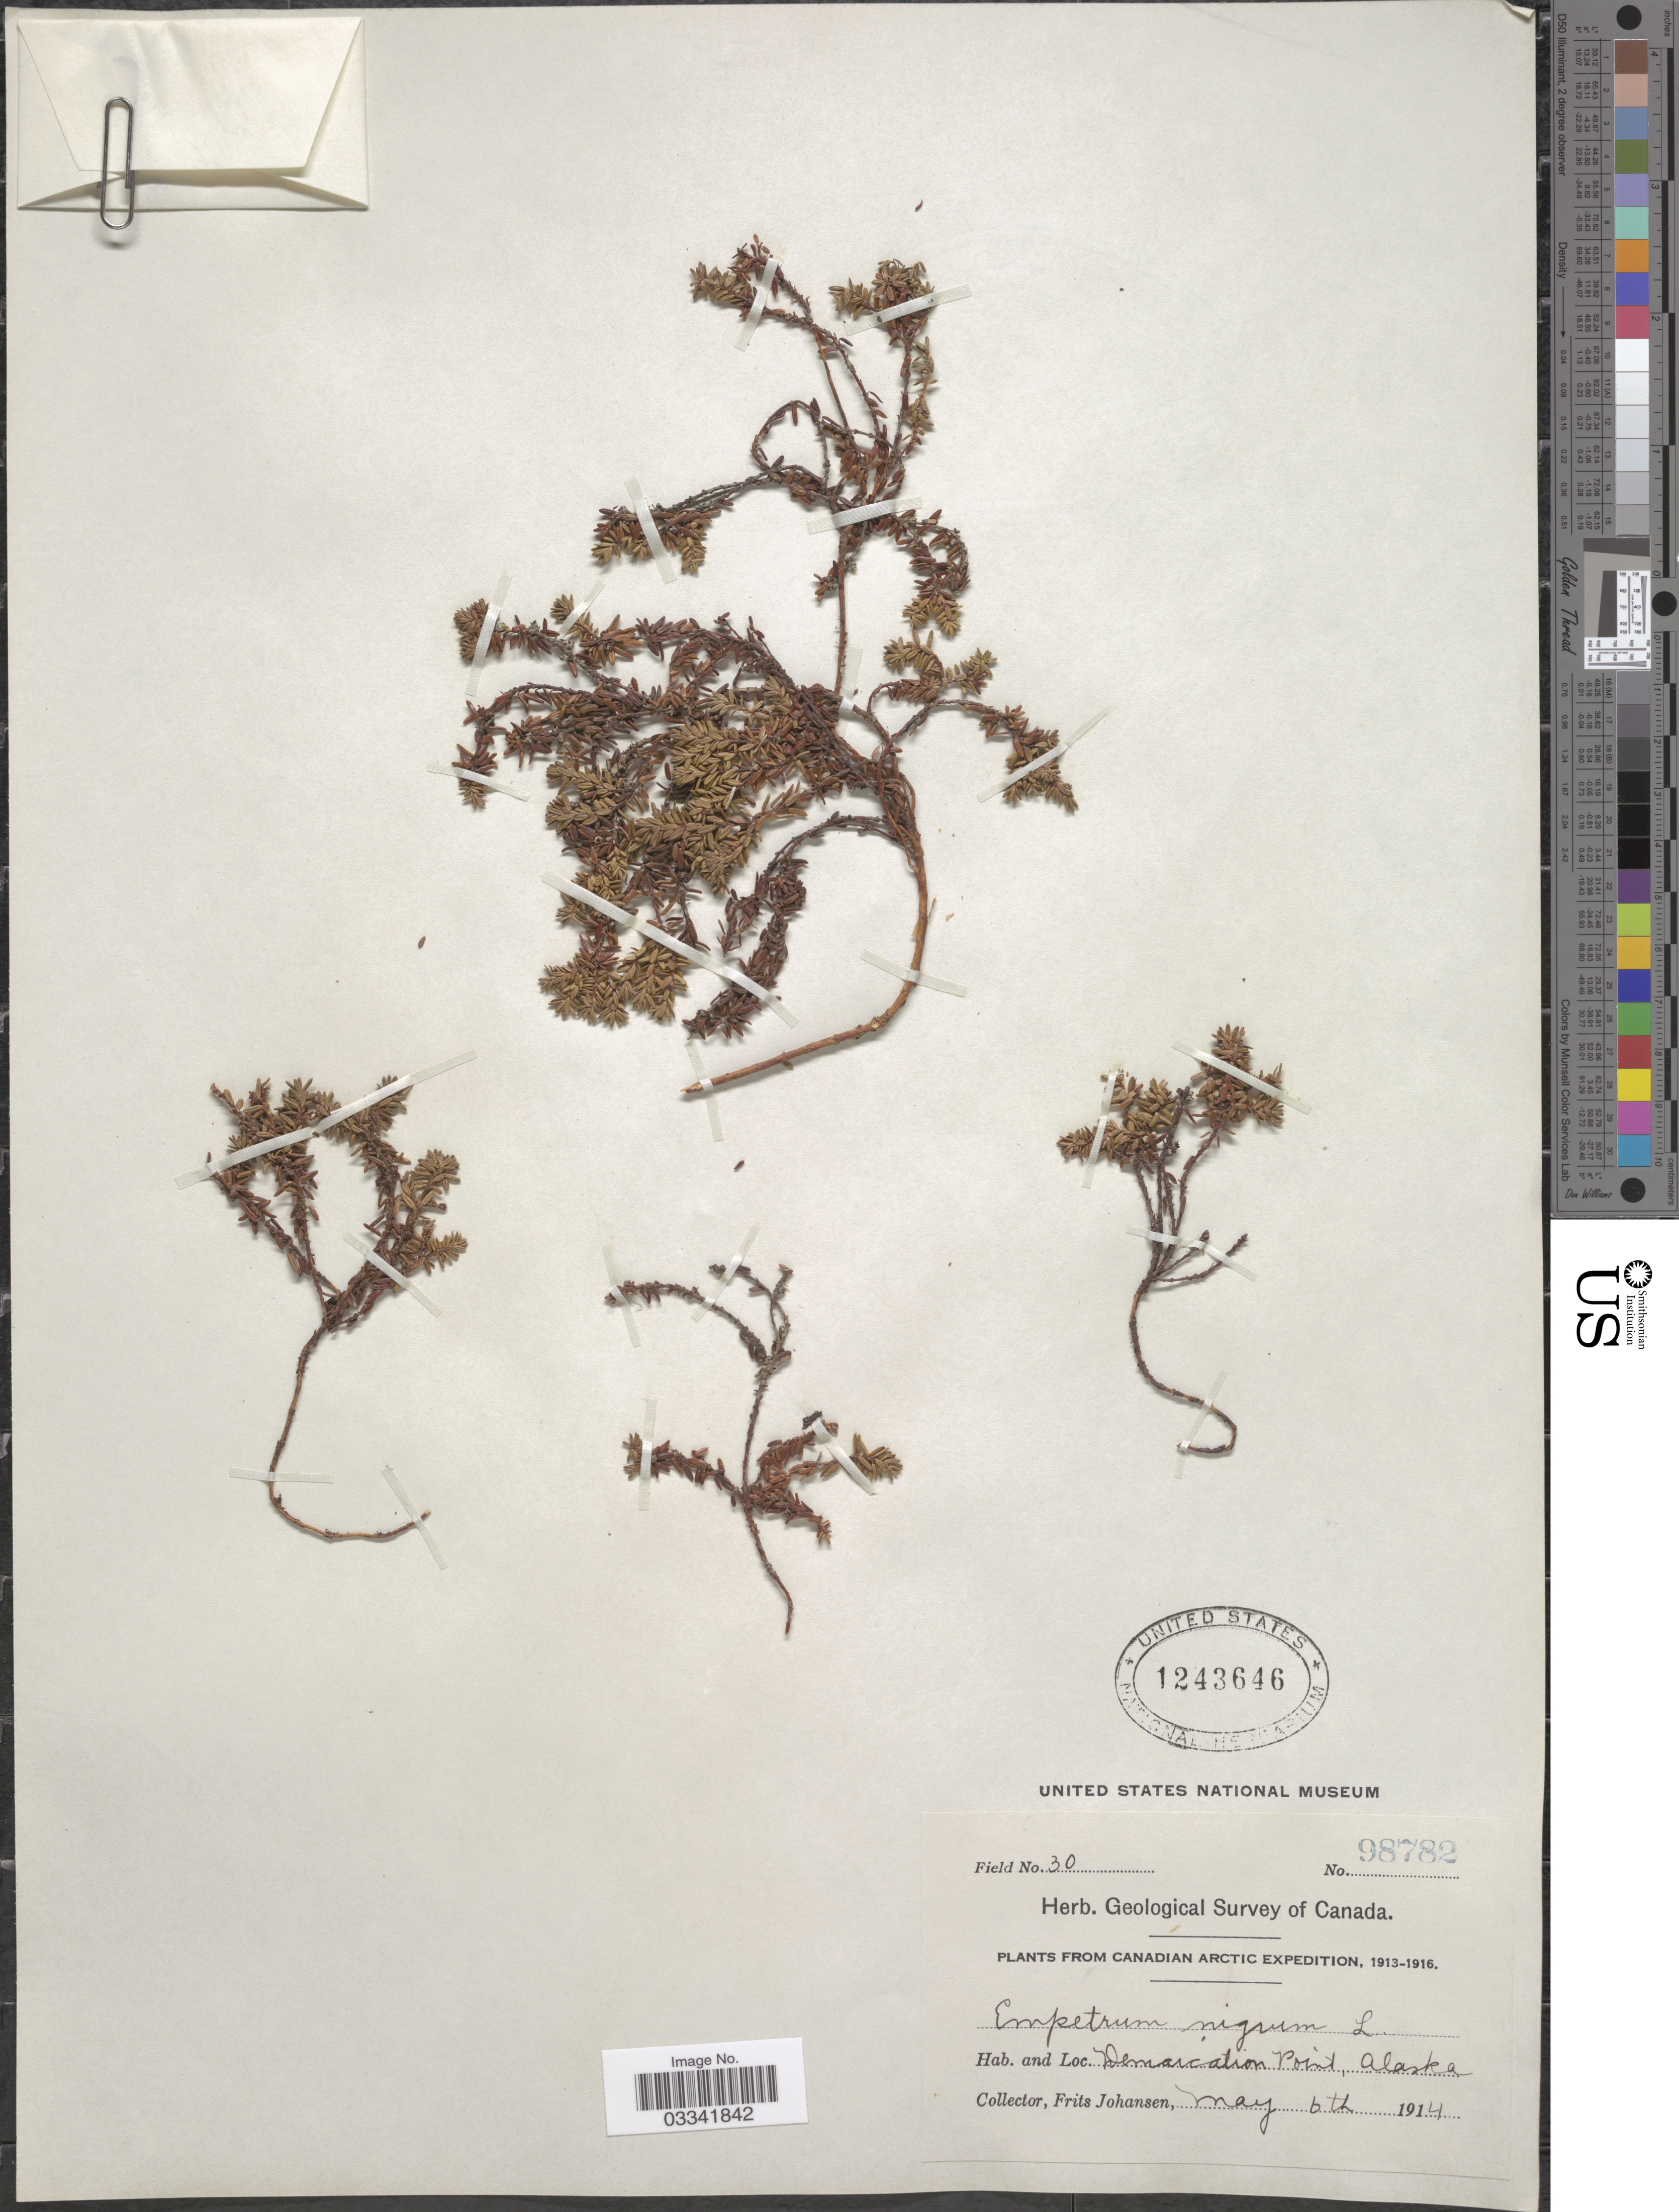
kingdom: Plantae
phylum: Tracheophyta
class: Magnoliopsida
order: Ericales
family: Ericaceae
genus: Empetrum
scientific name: Empetrum nigrum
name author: L.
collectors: F. Johansen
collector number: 98782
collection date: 1914-05-06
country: United States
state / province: Alaska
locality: Demarcation Point.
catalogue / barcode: US 1243646